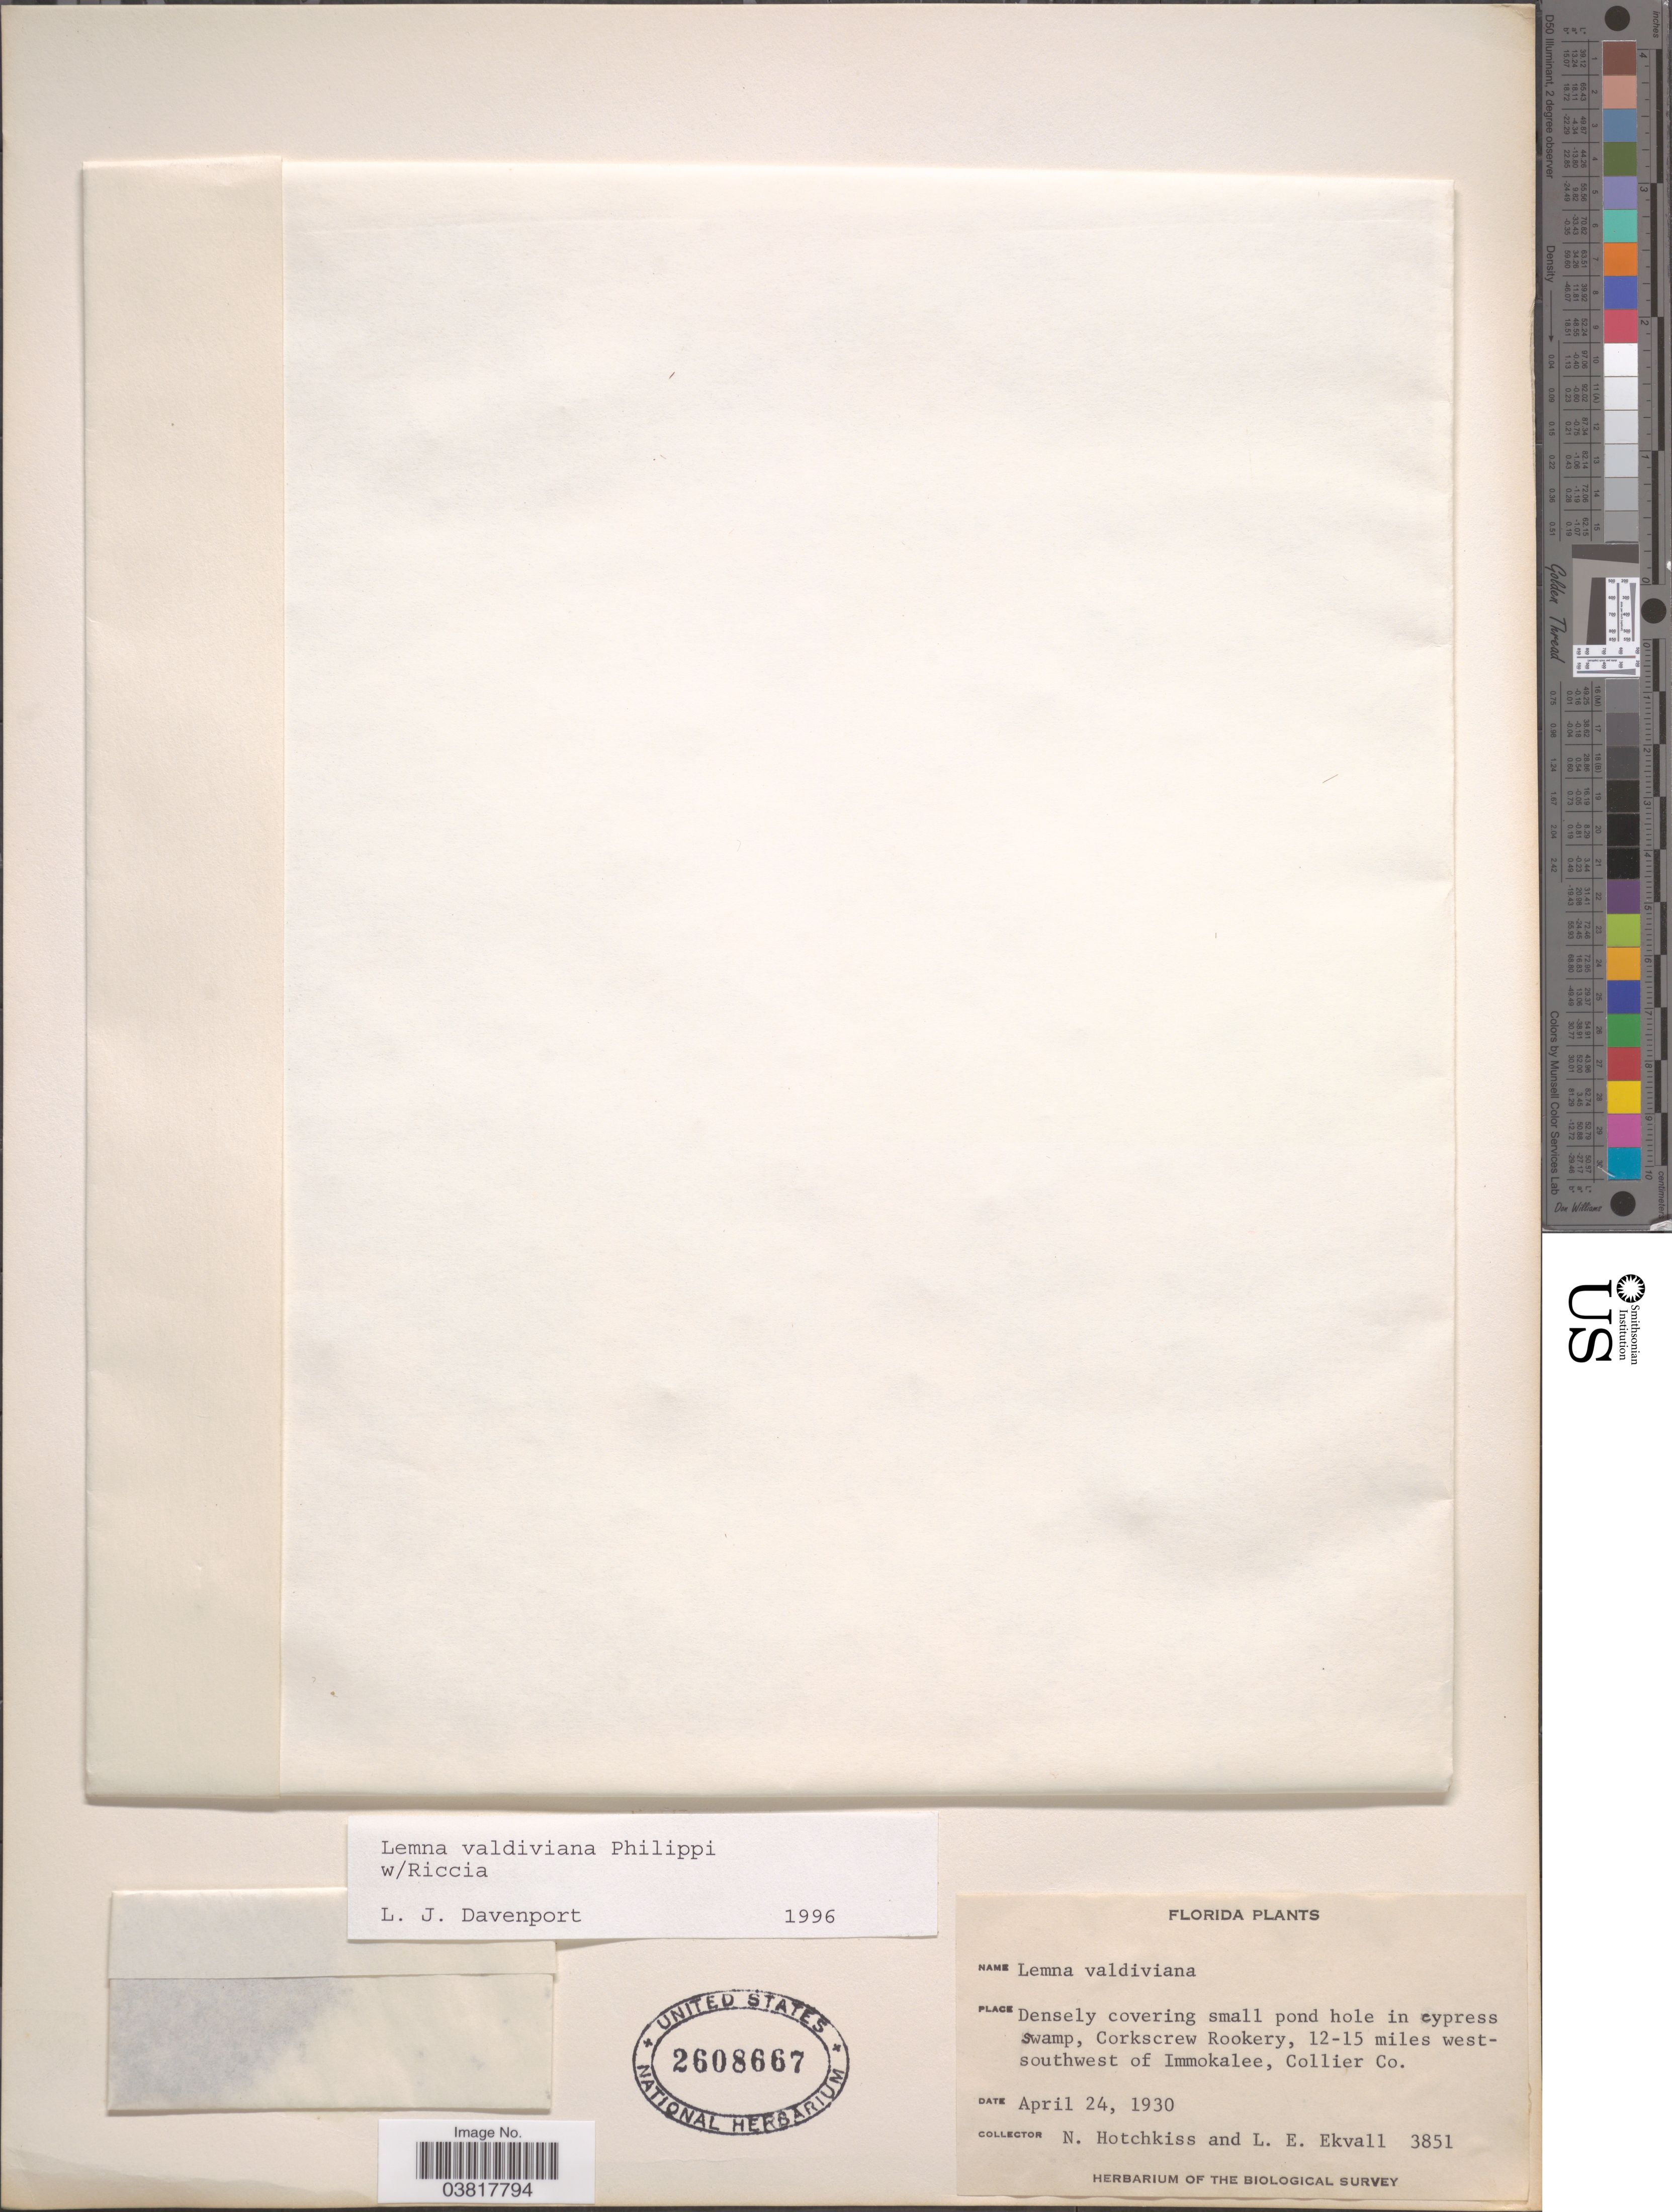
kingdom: Plantae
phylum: Tracheophyta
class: Liliopsida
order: Alismatales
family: Araceae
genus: Lemna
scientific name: Lemna valdiviana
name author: Phil.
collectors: N. Hotchkiss & L. Ekvall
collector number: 3851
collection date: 1930-04-24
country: United States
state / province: Florida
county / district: Collier Co.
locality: Small pond hole in cypress swamp, Corkscrew Rookery, 12-15 miles west-southwest of Immokalee,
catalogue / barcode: US 2608667